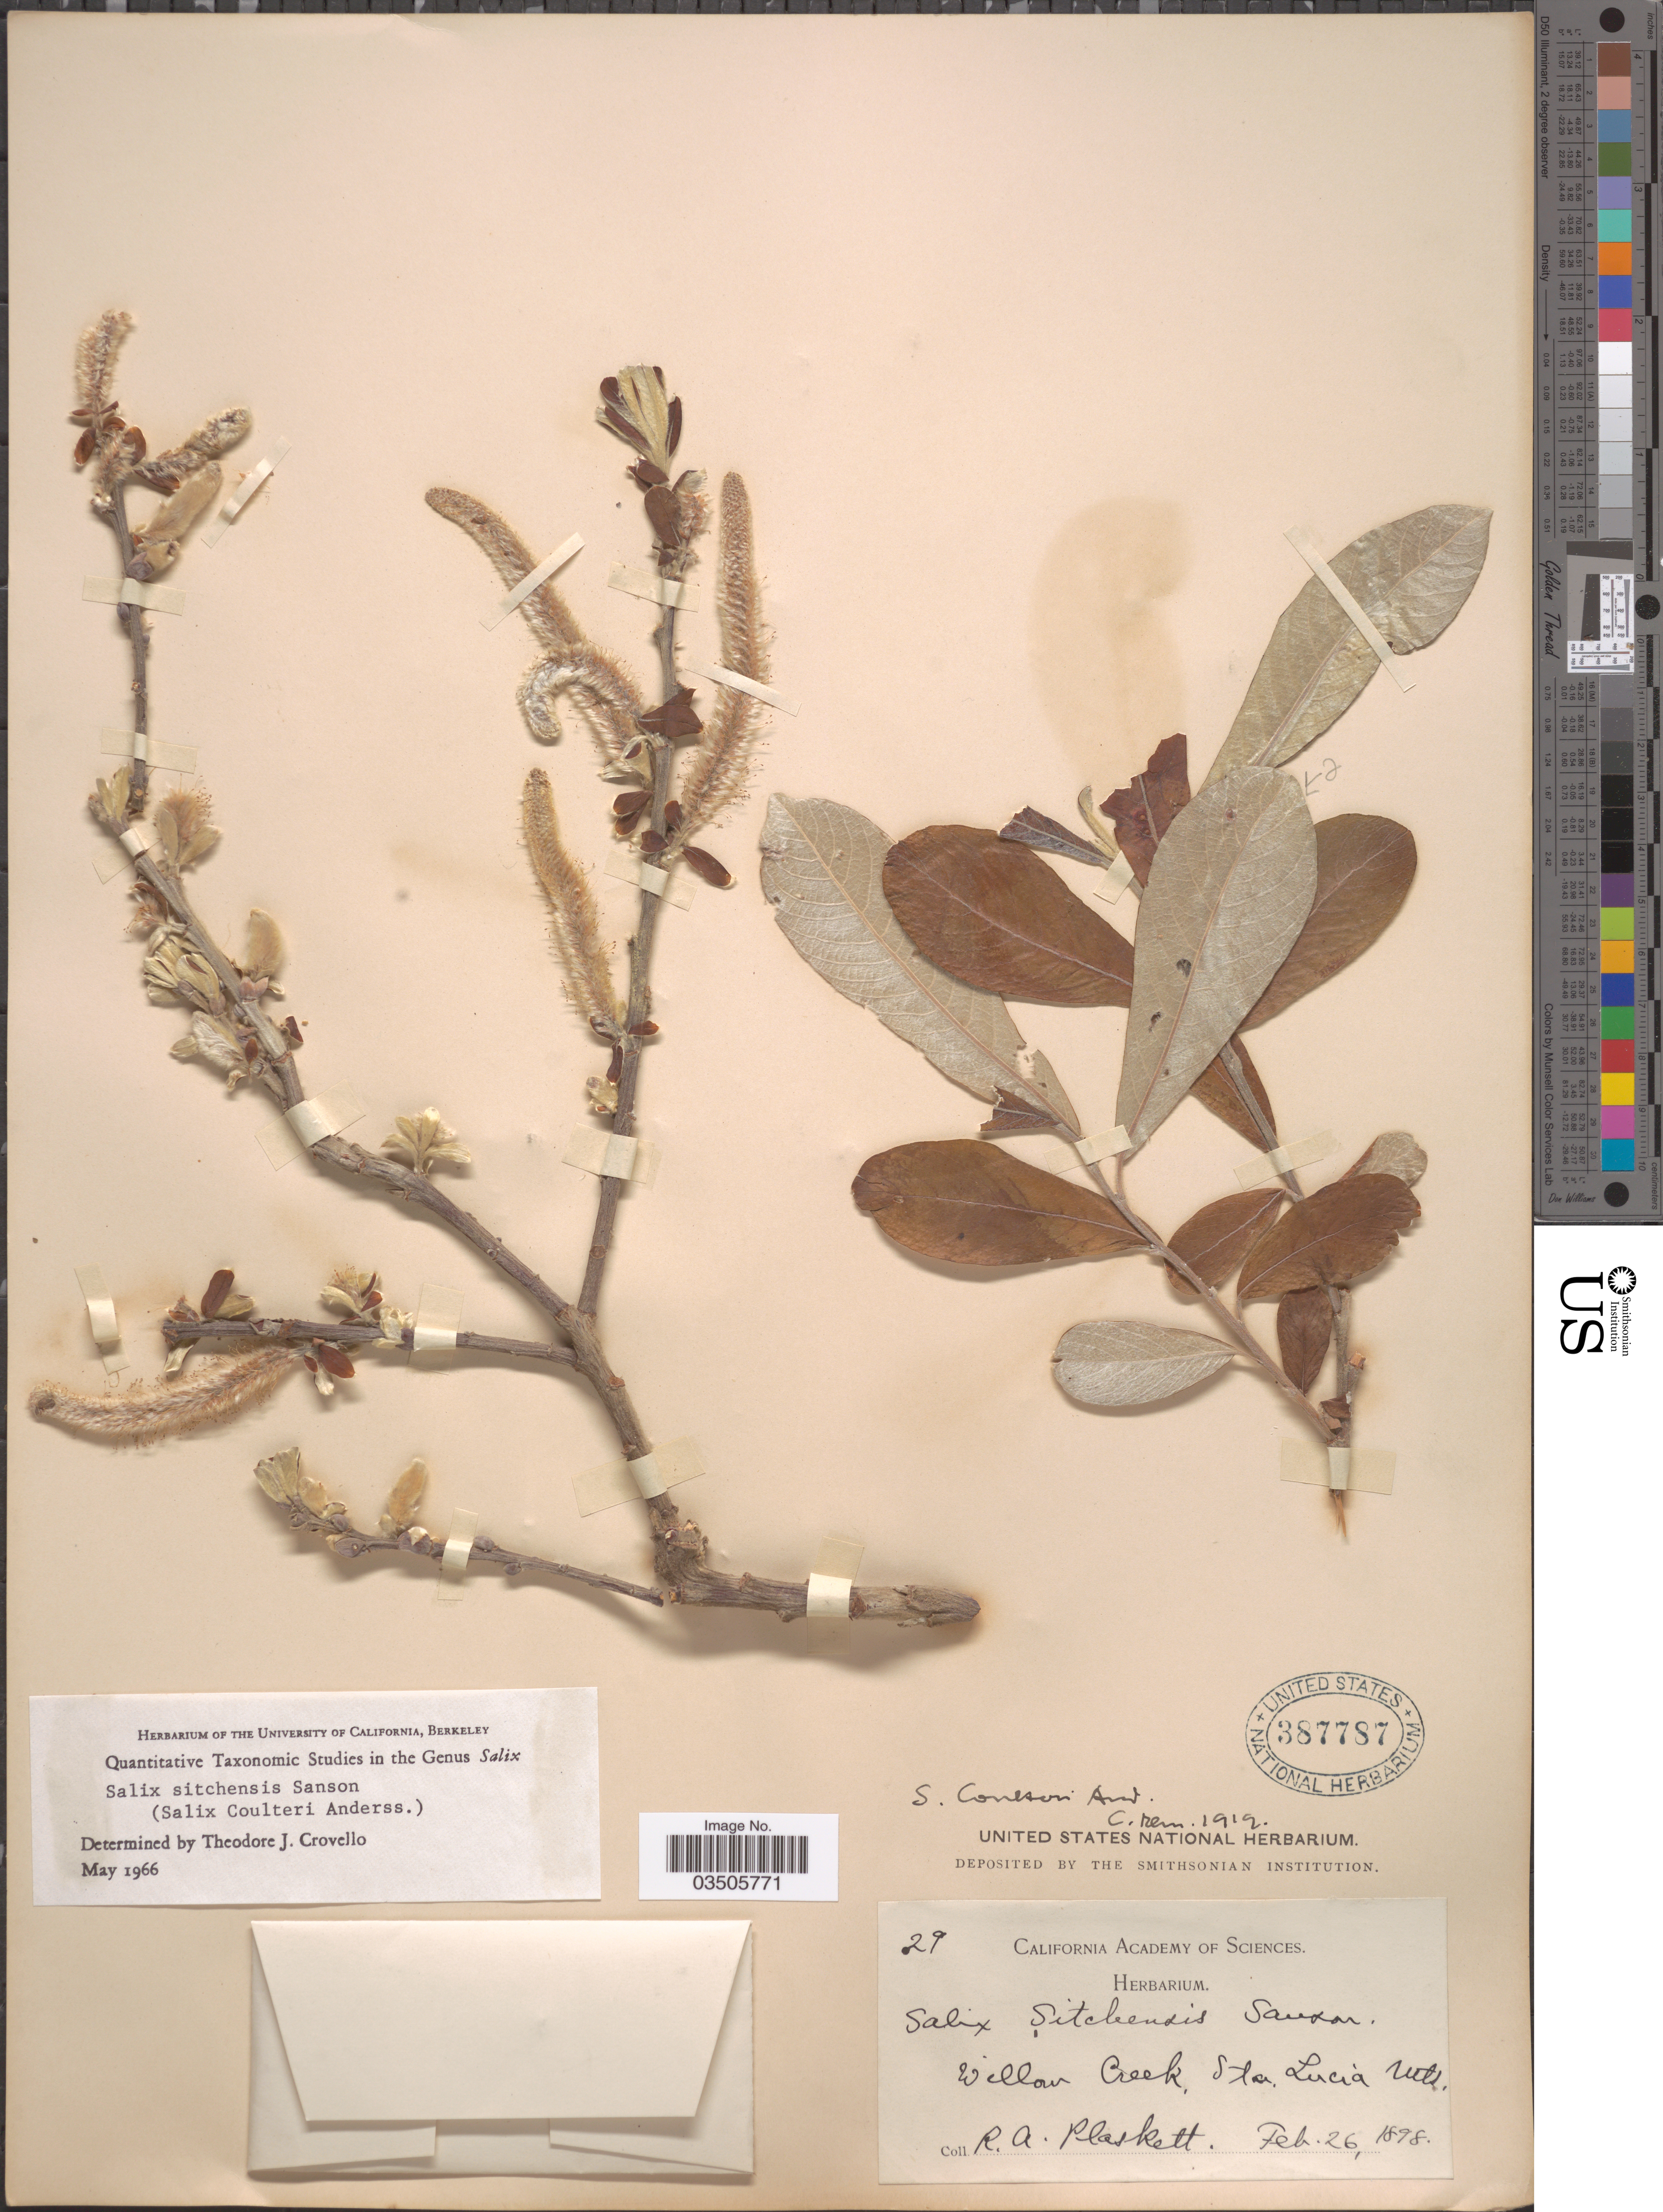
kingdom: Plantae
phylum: Tracheophyta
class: Magnoliopsida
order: Malpighiales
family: Salicaceae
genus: Salix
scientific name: Salix sitchensis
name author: Sanson ex Bong.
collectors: R. Plaskett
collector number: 29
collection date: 1898-02-26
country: United States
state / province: California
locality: Willow Creek, Sta. Lucia Mts.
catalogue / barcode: US 387787